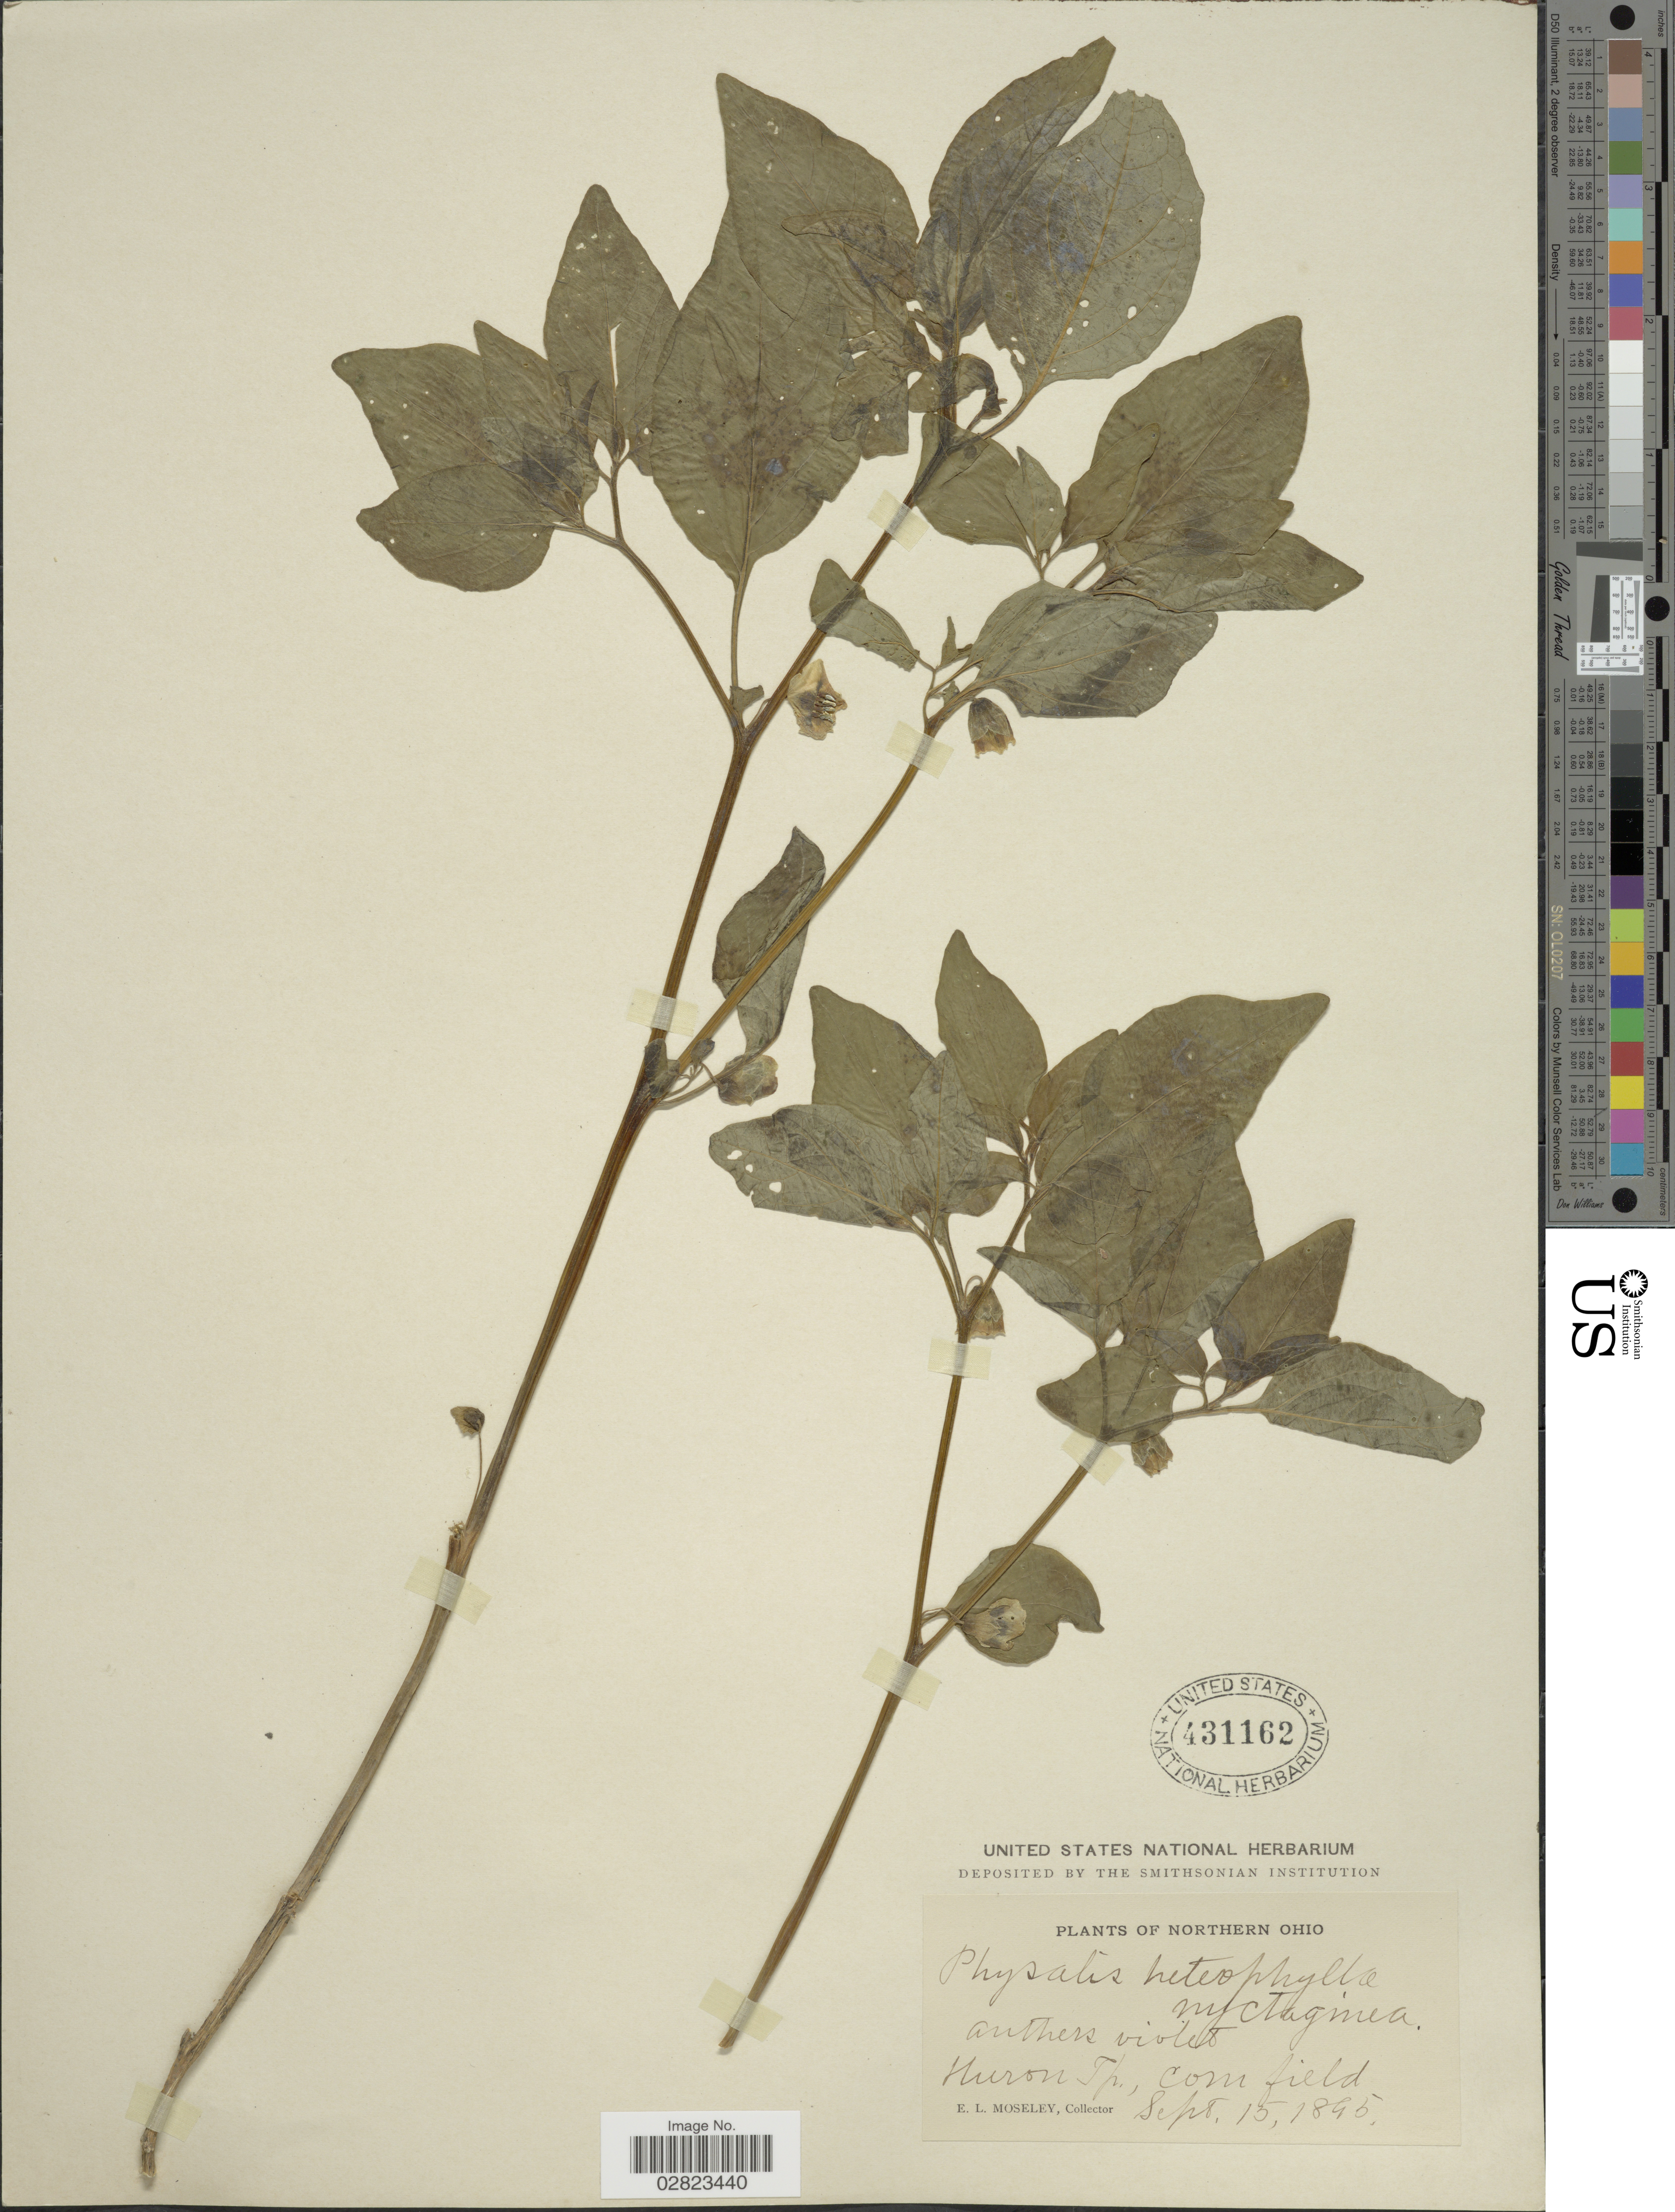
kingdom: Plantae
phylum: Tracheophyta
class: Magnoliopsida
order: Solanales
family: Solanaceae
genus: Physalis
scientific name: Physalis heterophylla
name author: Nees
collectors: E. Moseley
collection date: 1895-09-15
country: United States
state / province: Ohio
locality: Northern Ohio. Huron Tp., corn field.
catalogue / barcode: US 431162